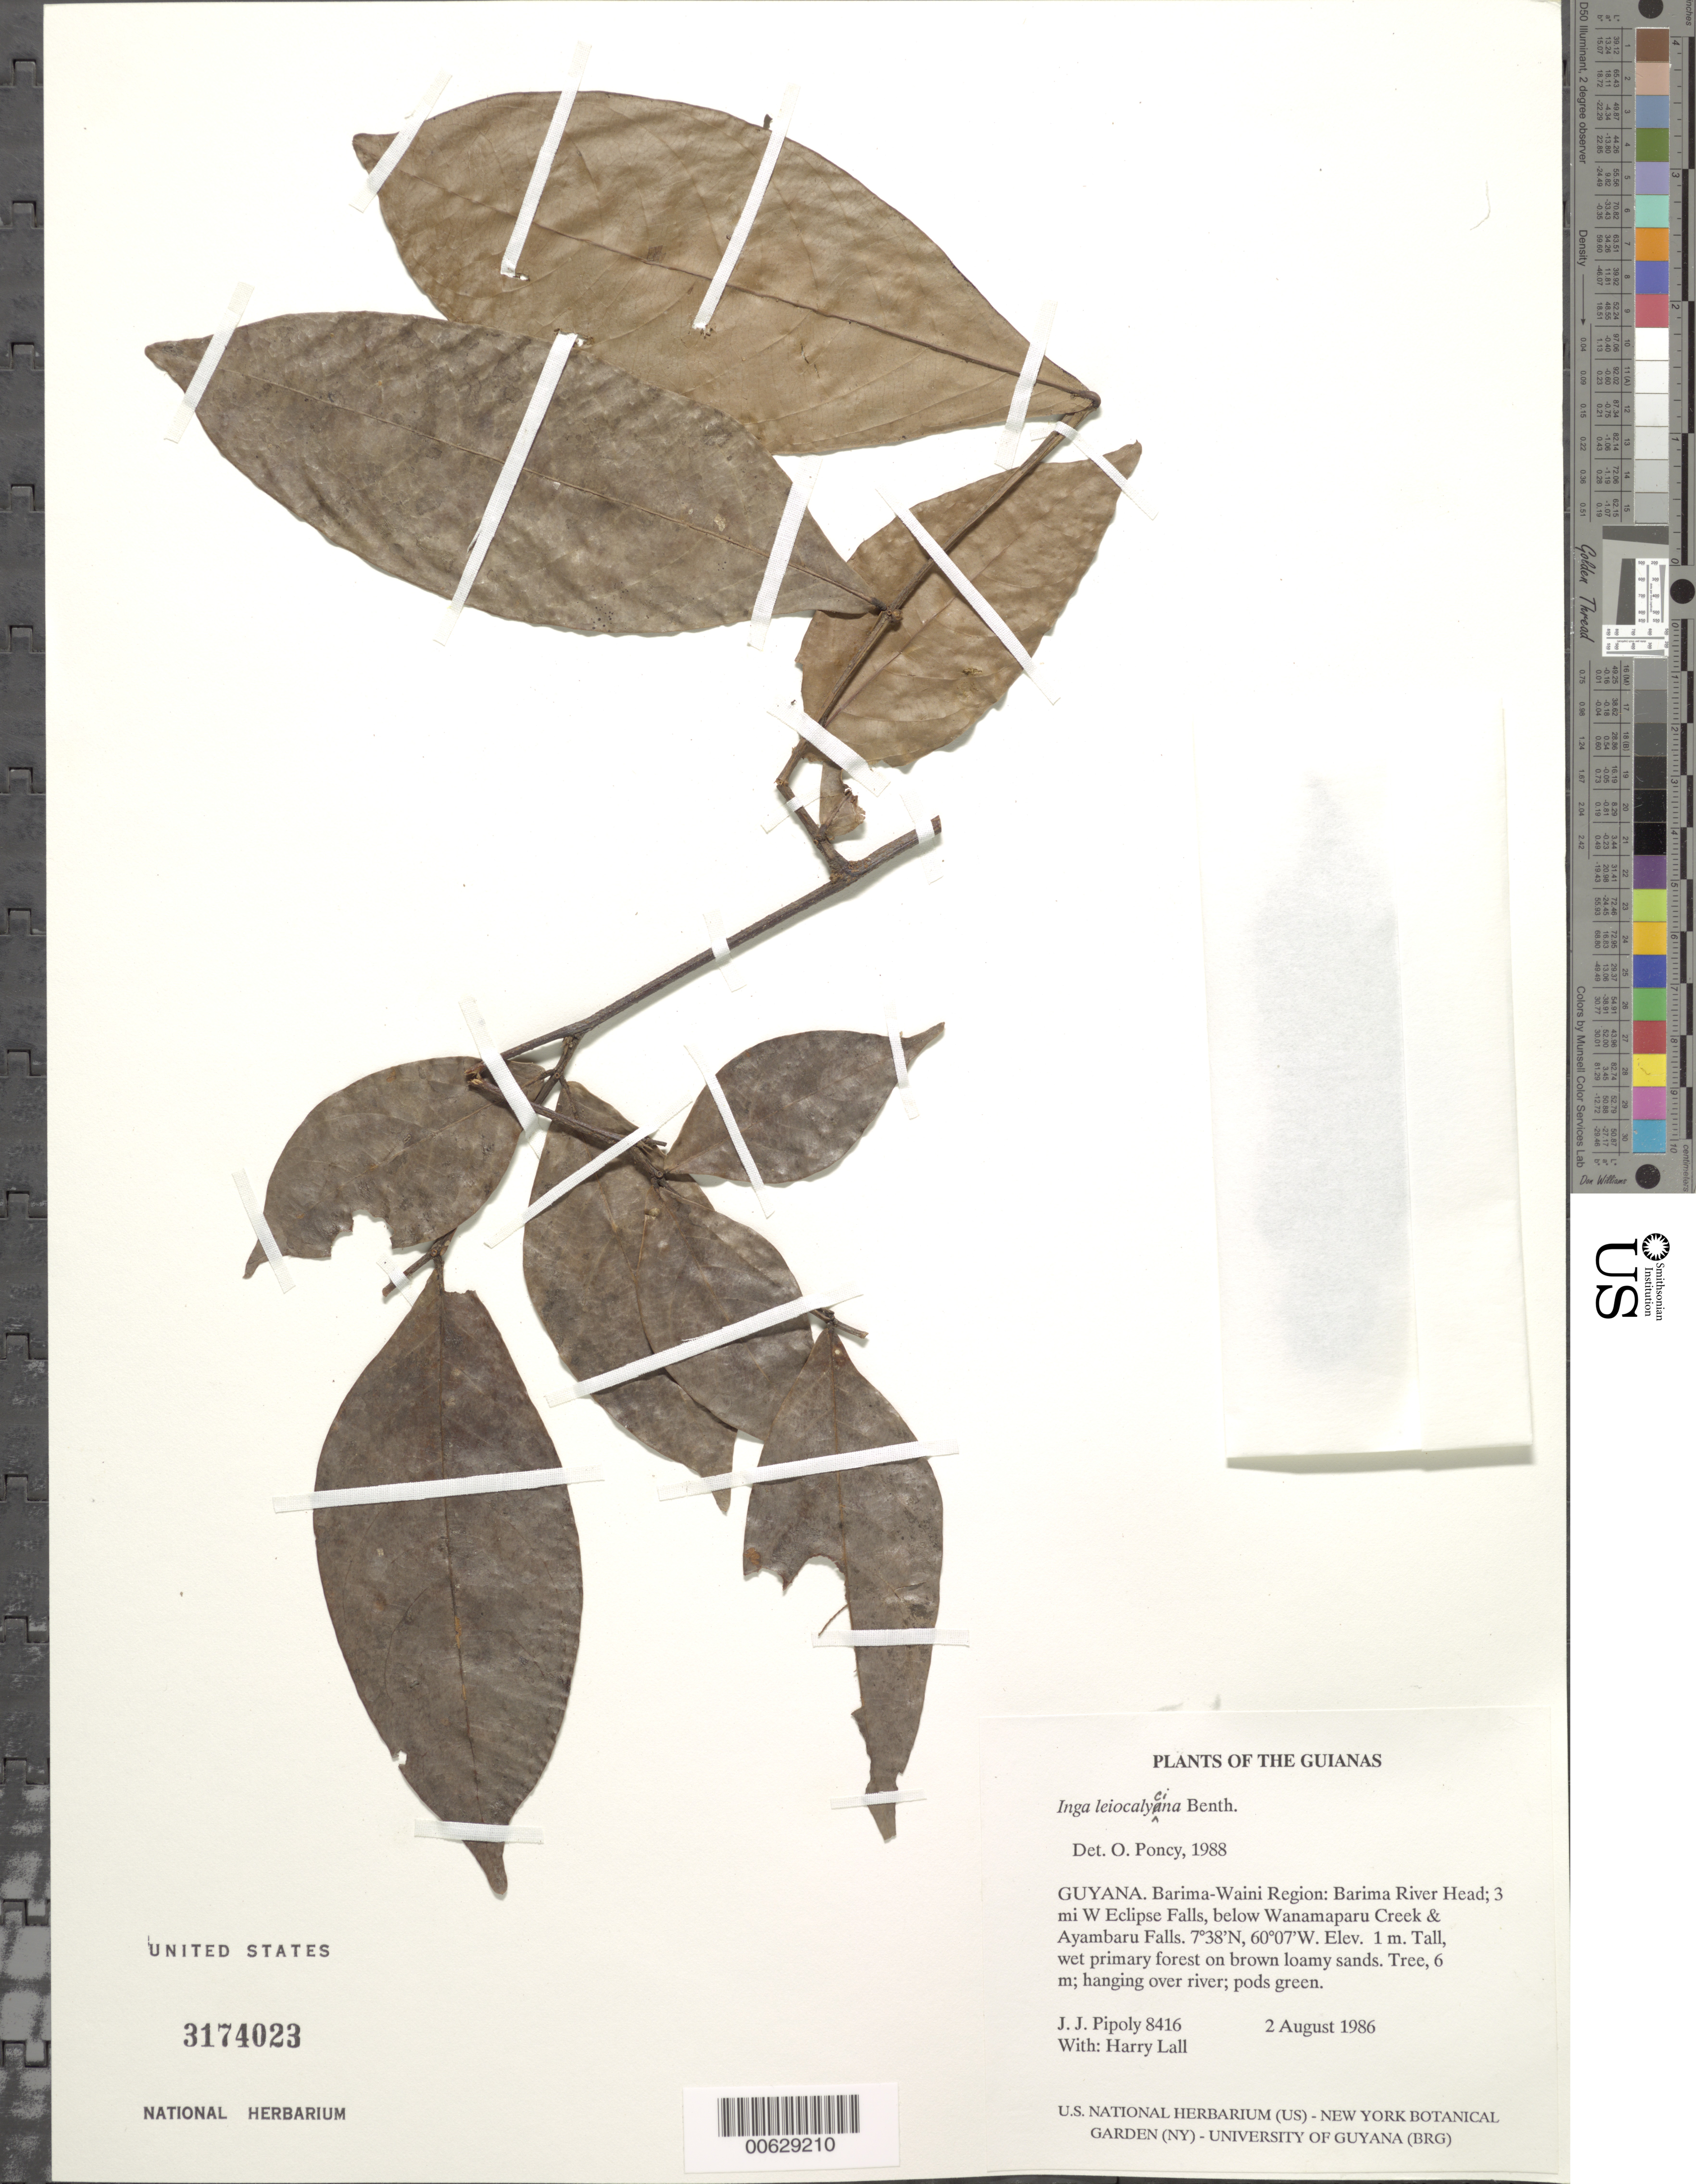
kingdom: Plantae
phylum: Tracheophyta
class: Magnoliopsida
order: Fabales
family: Fabaceae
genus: Inga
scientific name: Inga leiocalycina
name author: Benth.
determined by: Grimes, J.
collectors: J. J. Pipoly & H. Lall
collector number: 8416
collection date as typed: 2 August 1986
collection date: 1986-08-02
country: Guyana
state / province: Barima-Waini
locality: Barima River head; 3 mi W of Eclipse Falls below Wanamaparu Cr. & Ayambaru Falls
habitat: Tall primary wet forest on brown loamy sands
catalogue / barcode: US 3174023